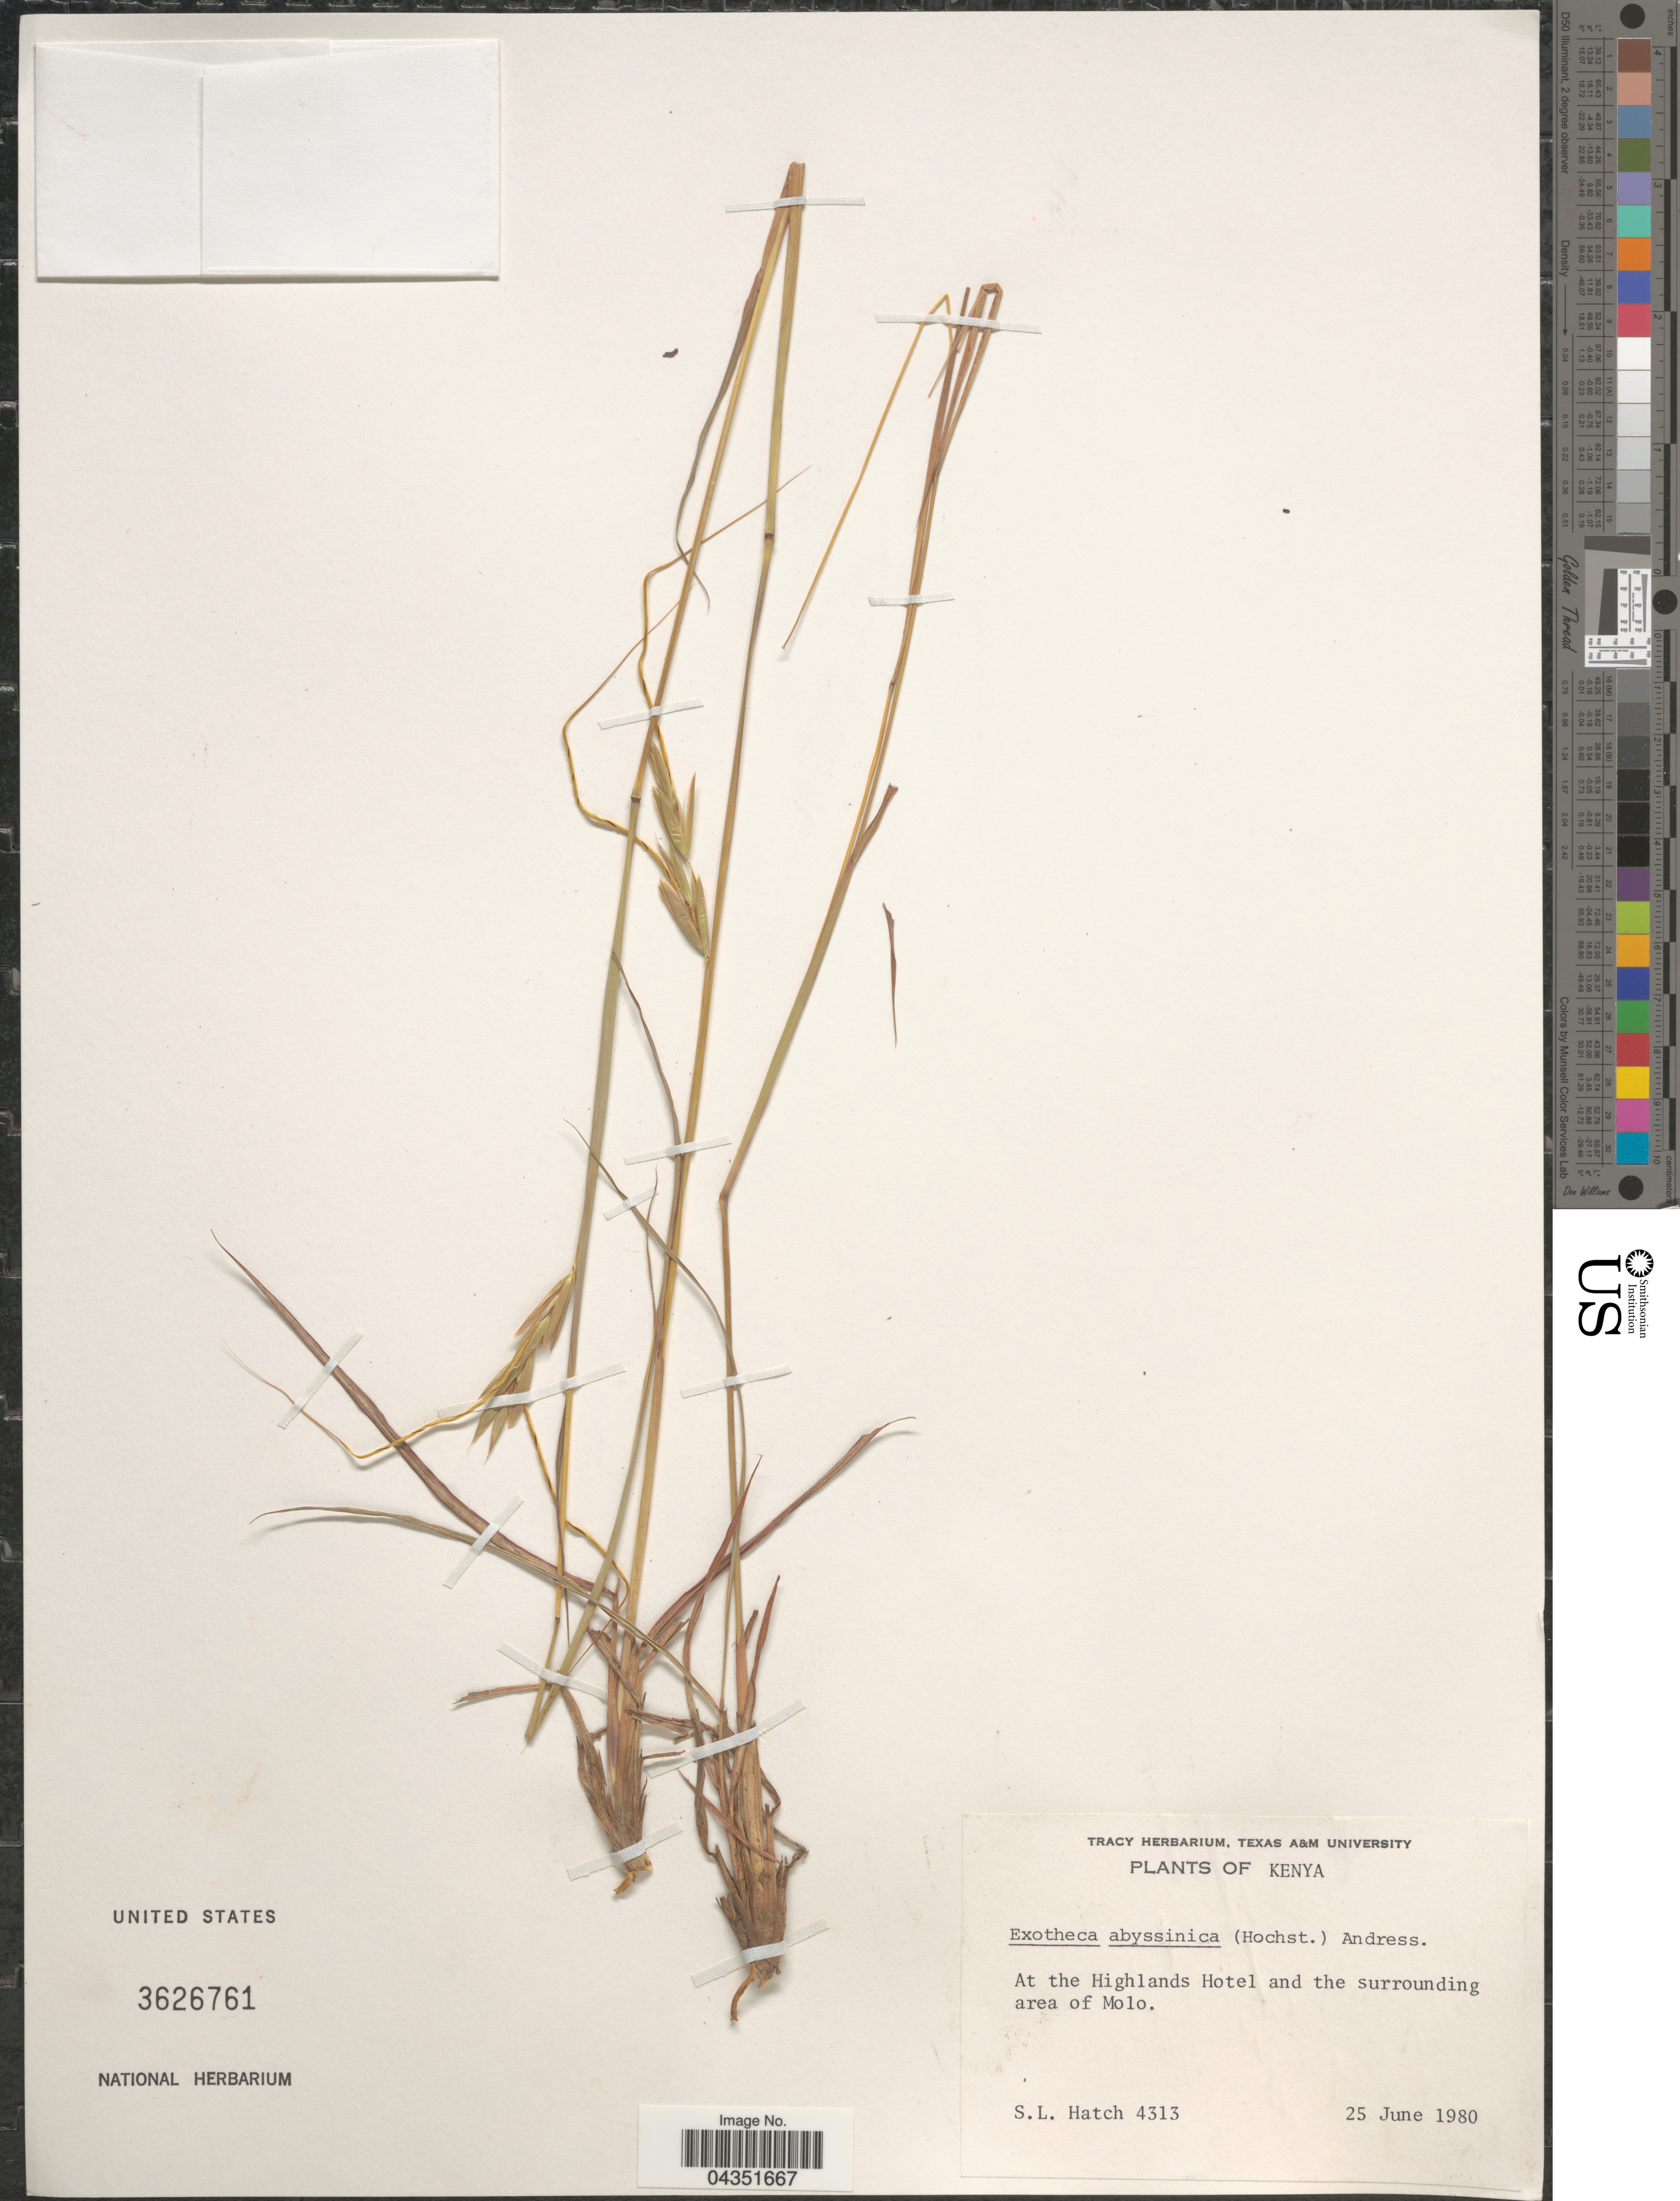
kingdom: Plantae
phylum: Tracheophyta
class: Liliopsida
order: Poales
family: Poaceae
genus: Exotheca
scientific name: Exotheca abyssinica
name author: (Hochst. ex A. Rich.) Andersson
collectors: S. Hatch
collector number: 4313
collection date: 1980-06-25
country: Kenya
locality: At the Highlands Hotel and the surrounding area of Molo.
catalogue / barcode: US 3626761